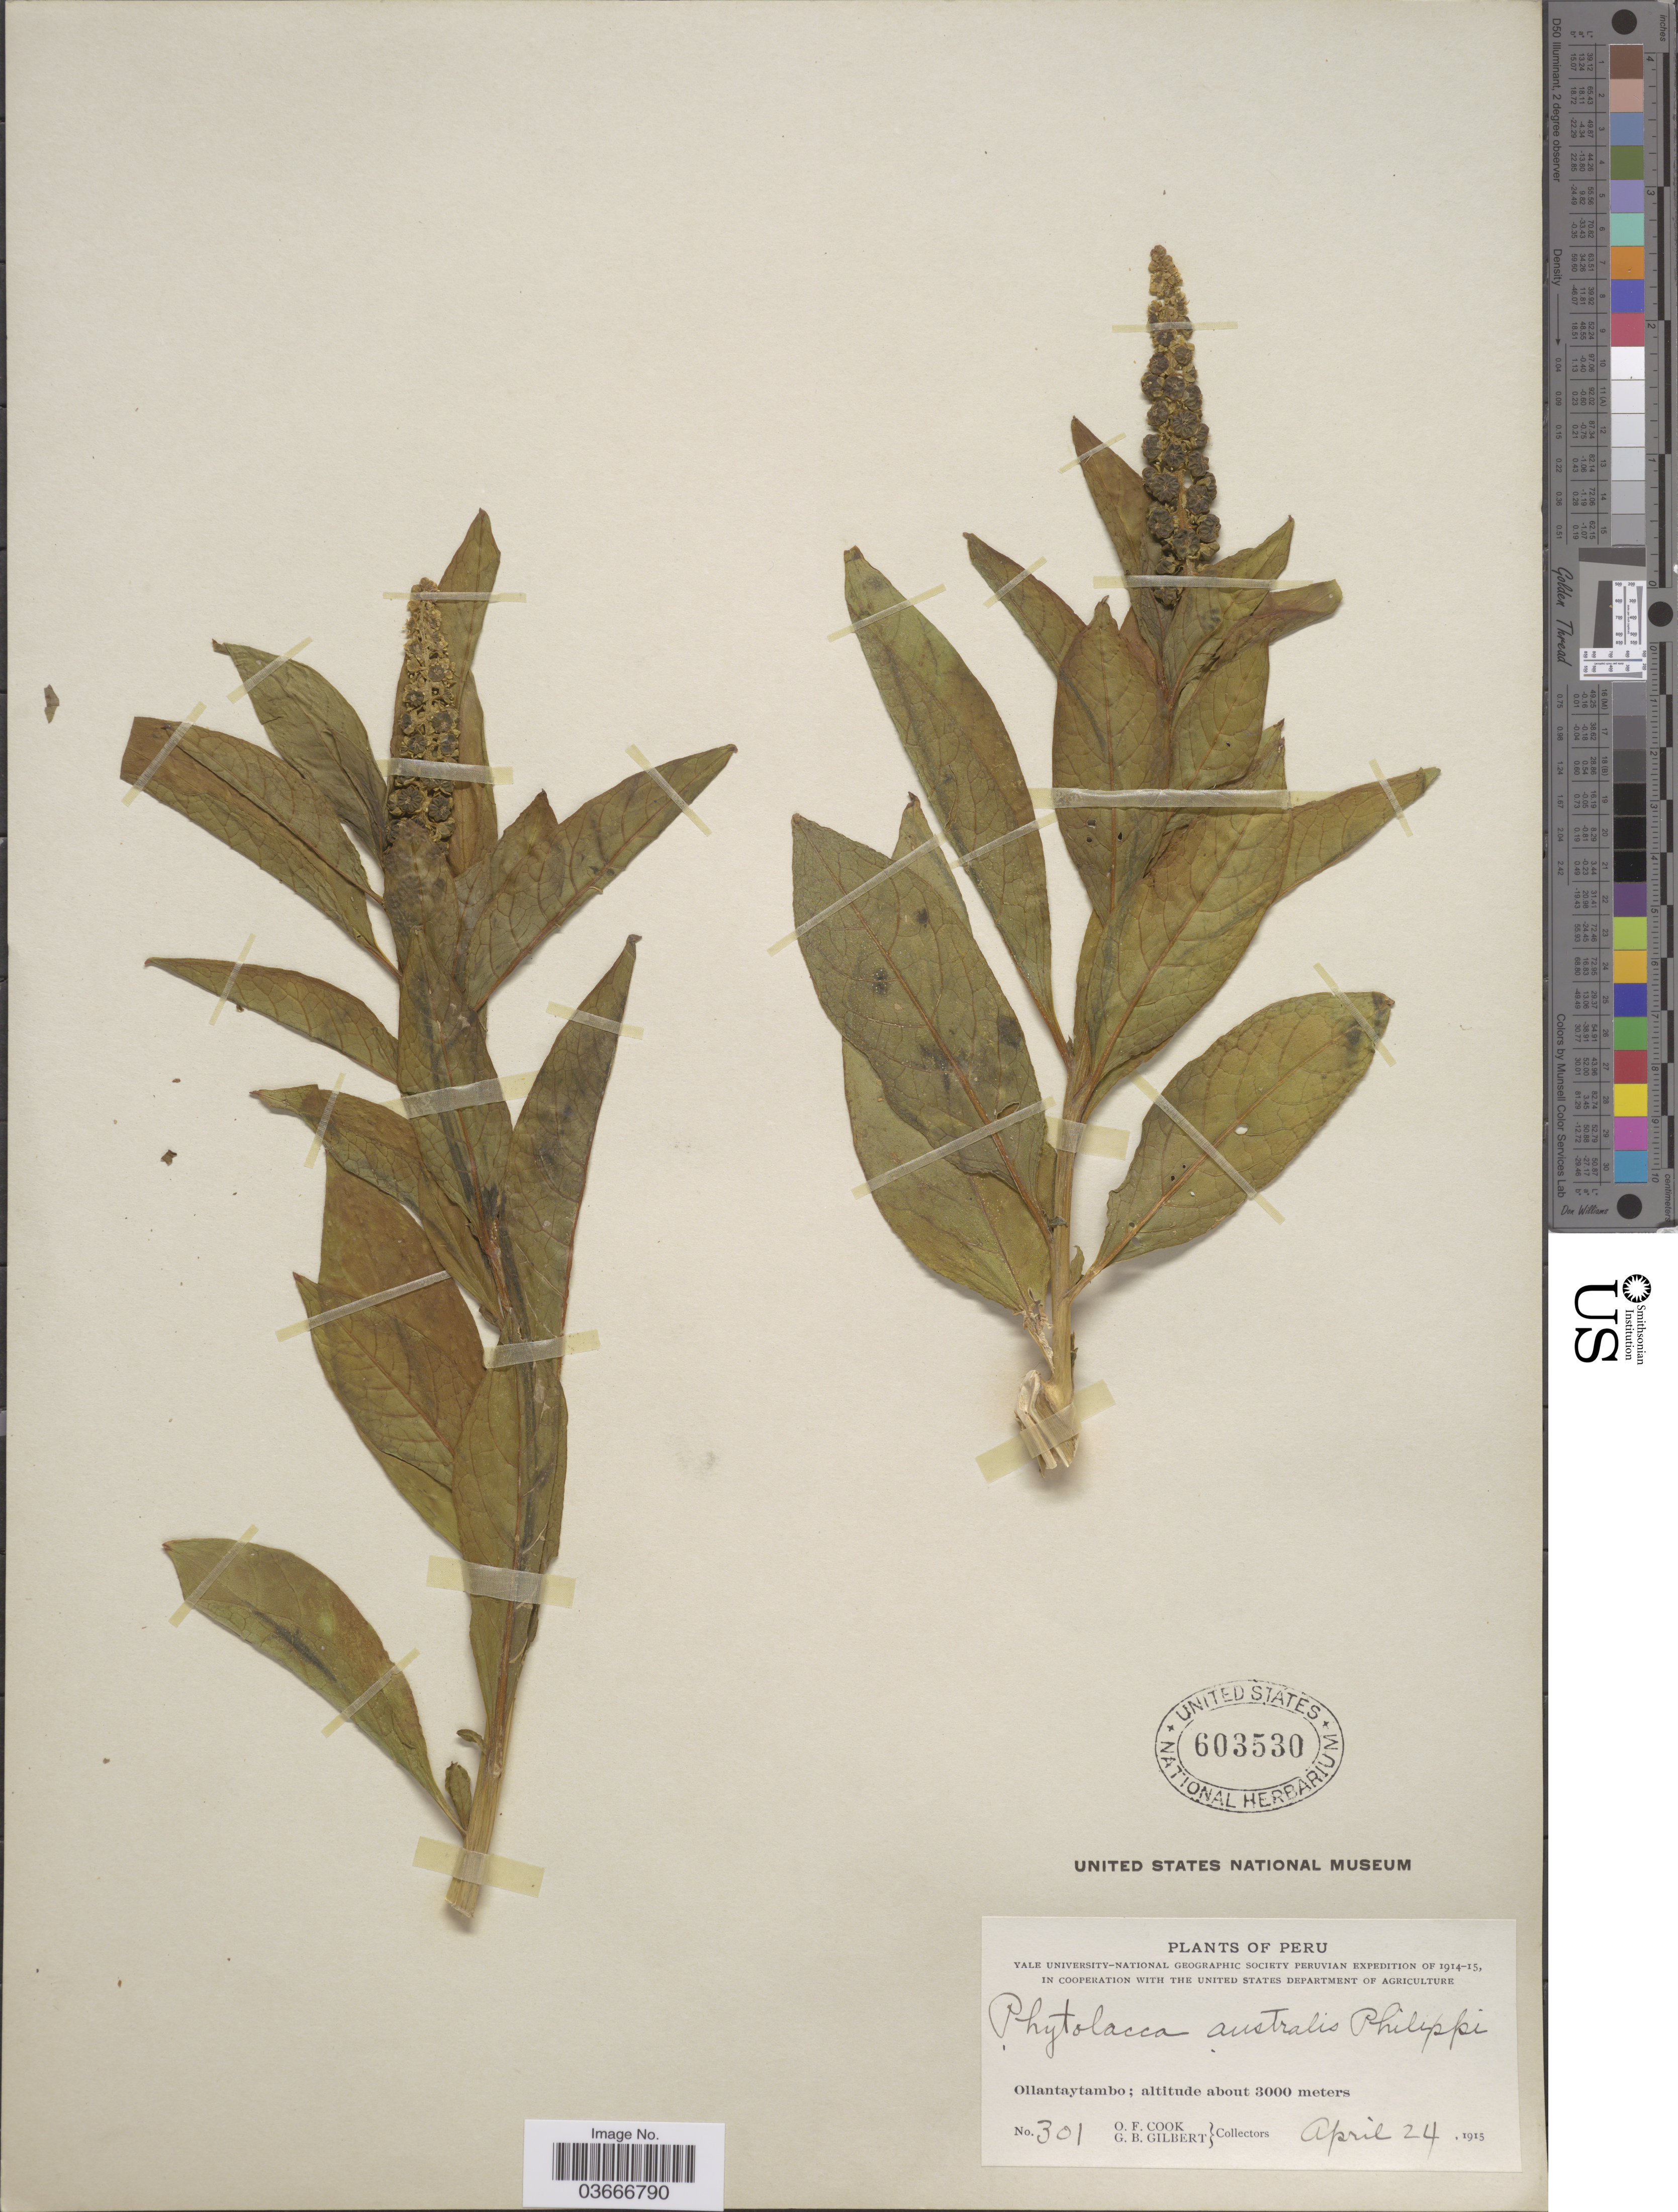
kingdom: Plantae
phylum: Tracheophyta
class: Magnoliopsida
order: Caryophyllales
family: Phytolaccaceae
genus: Phytolacca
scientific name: Phytolacca bogotensis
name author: Kunth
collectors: O. F. Cook & G. B. Gilbert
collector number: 301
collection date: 1915-04-24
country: Peru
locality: Ollantaytambo.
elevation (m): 3000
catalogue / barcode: US 603530